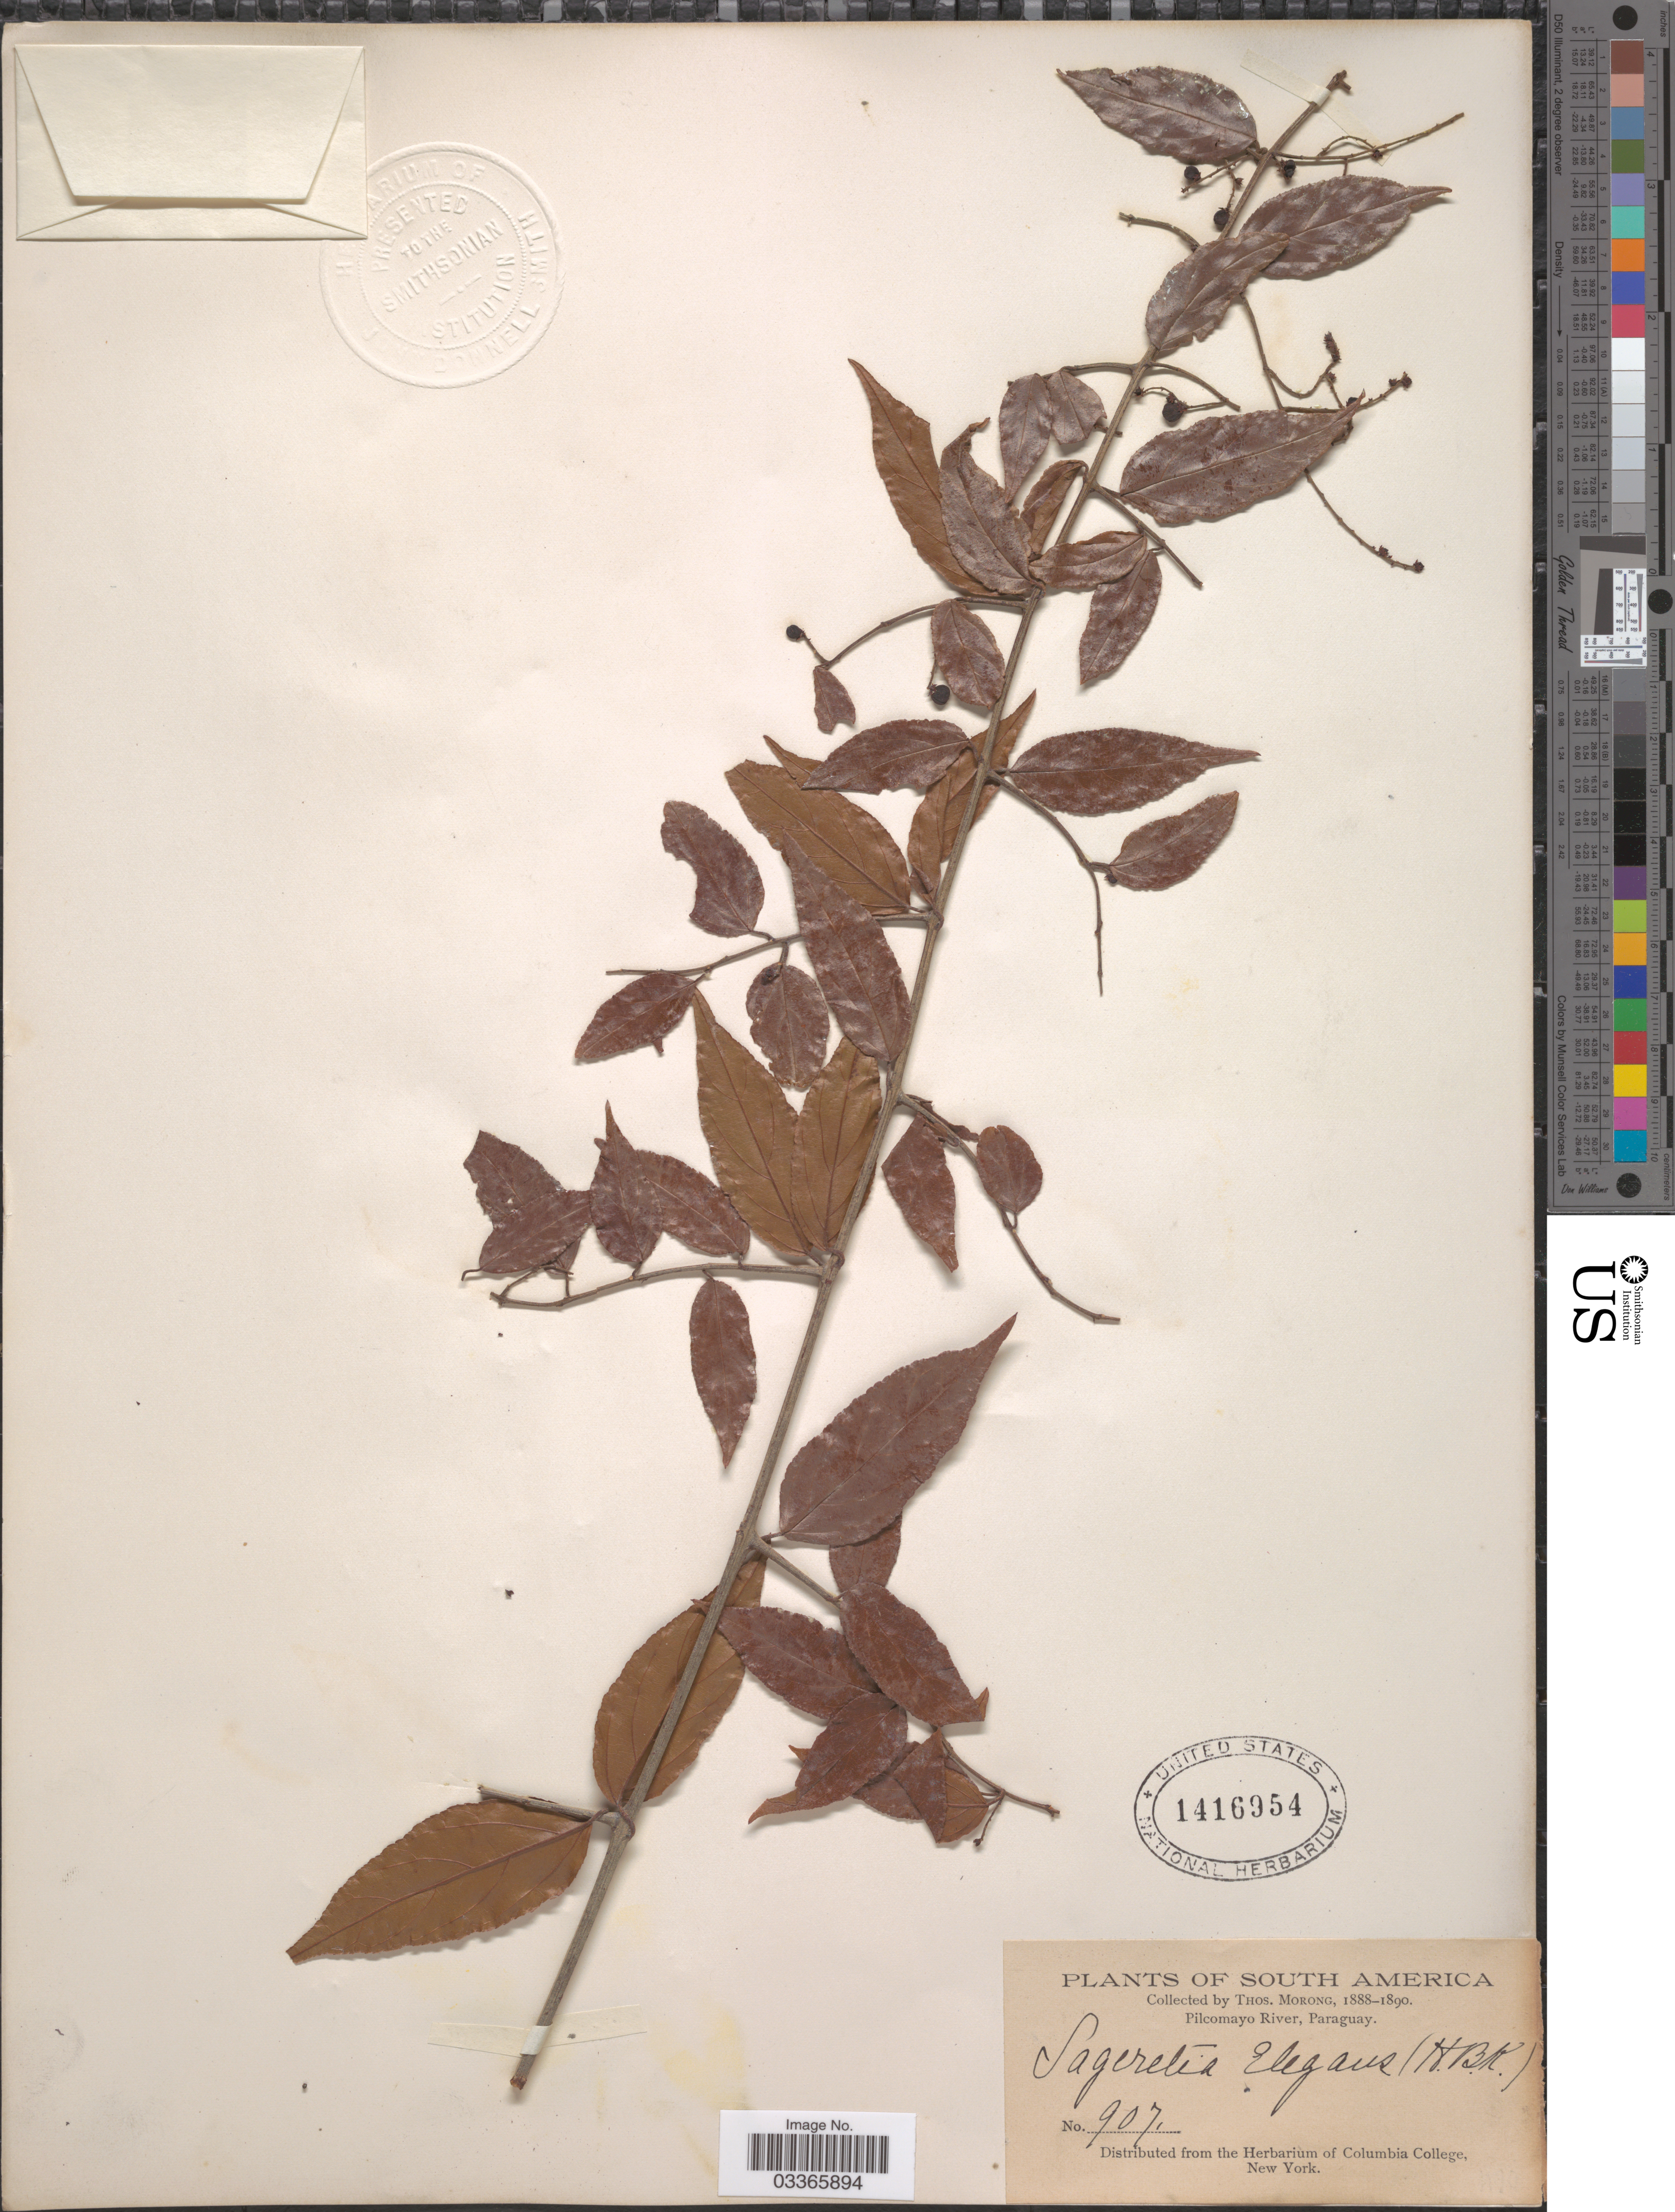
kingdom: Plantae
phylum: Tracheophyta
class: Magnoliopsida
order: Rosales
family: Rhamnaceae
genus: Sageretia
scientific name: Sageretia elegans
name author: (Kunth) Brongn.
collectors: ex herb. T. Morong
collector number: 907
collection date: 1888/1890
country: Paraguay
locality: Pilcomayo River.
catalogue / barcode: US 1416954